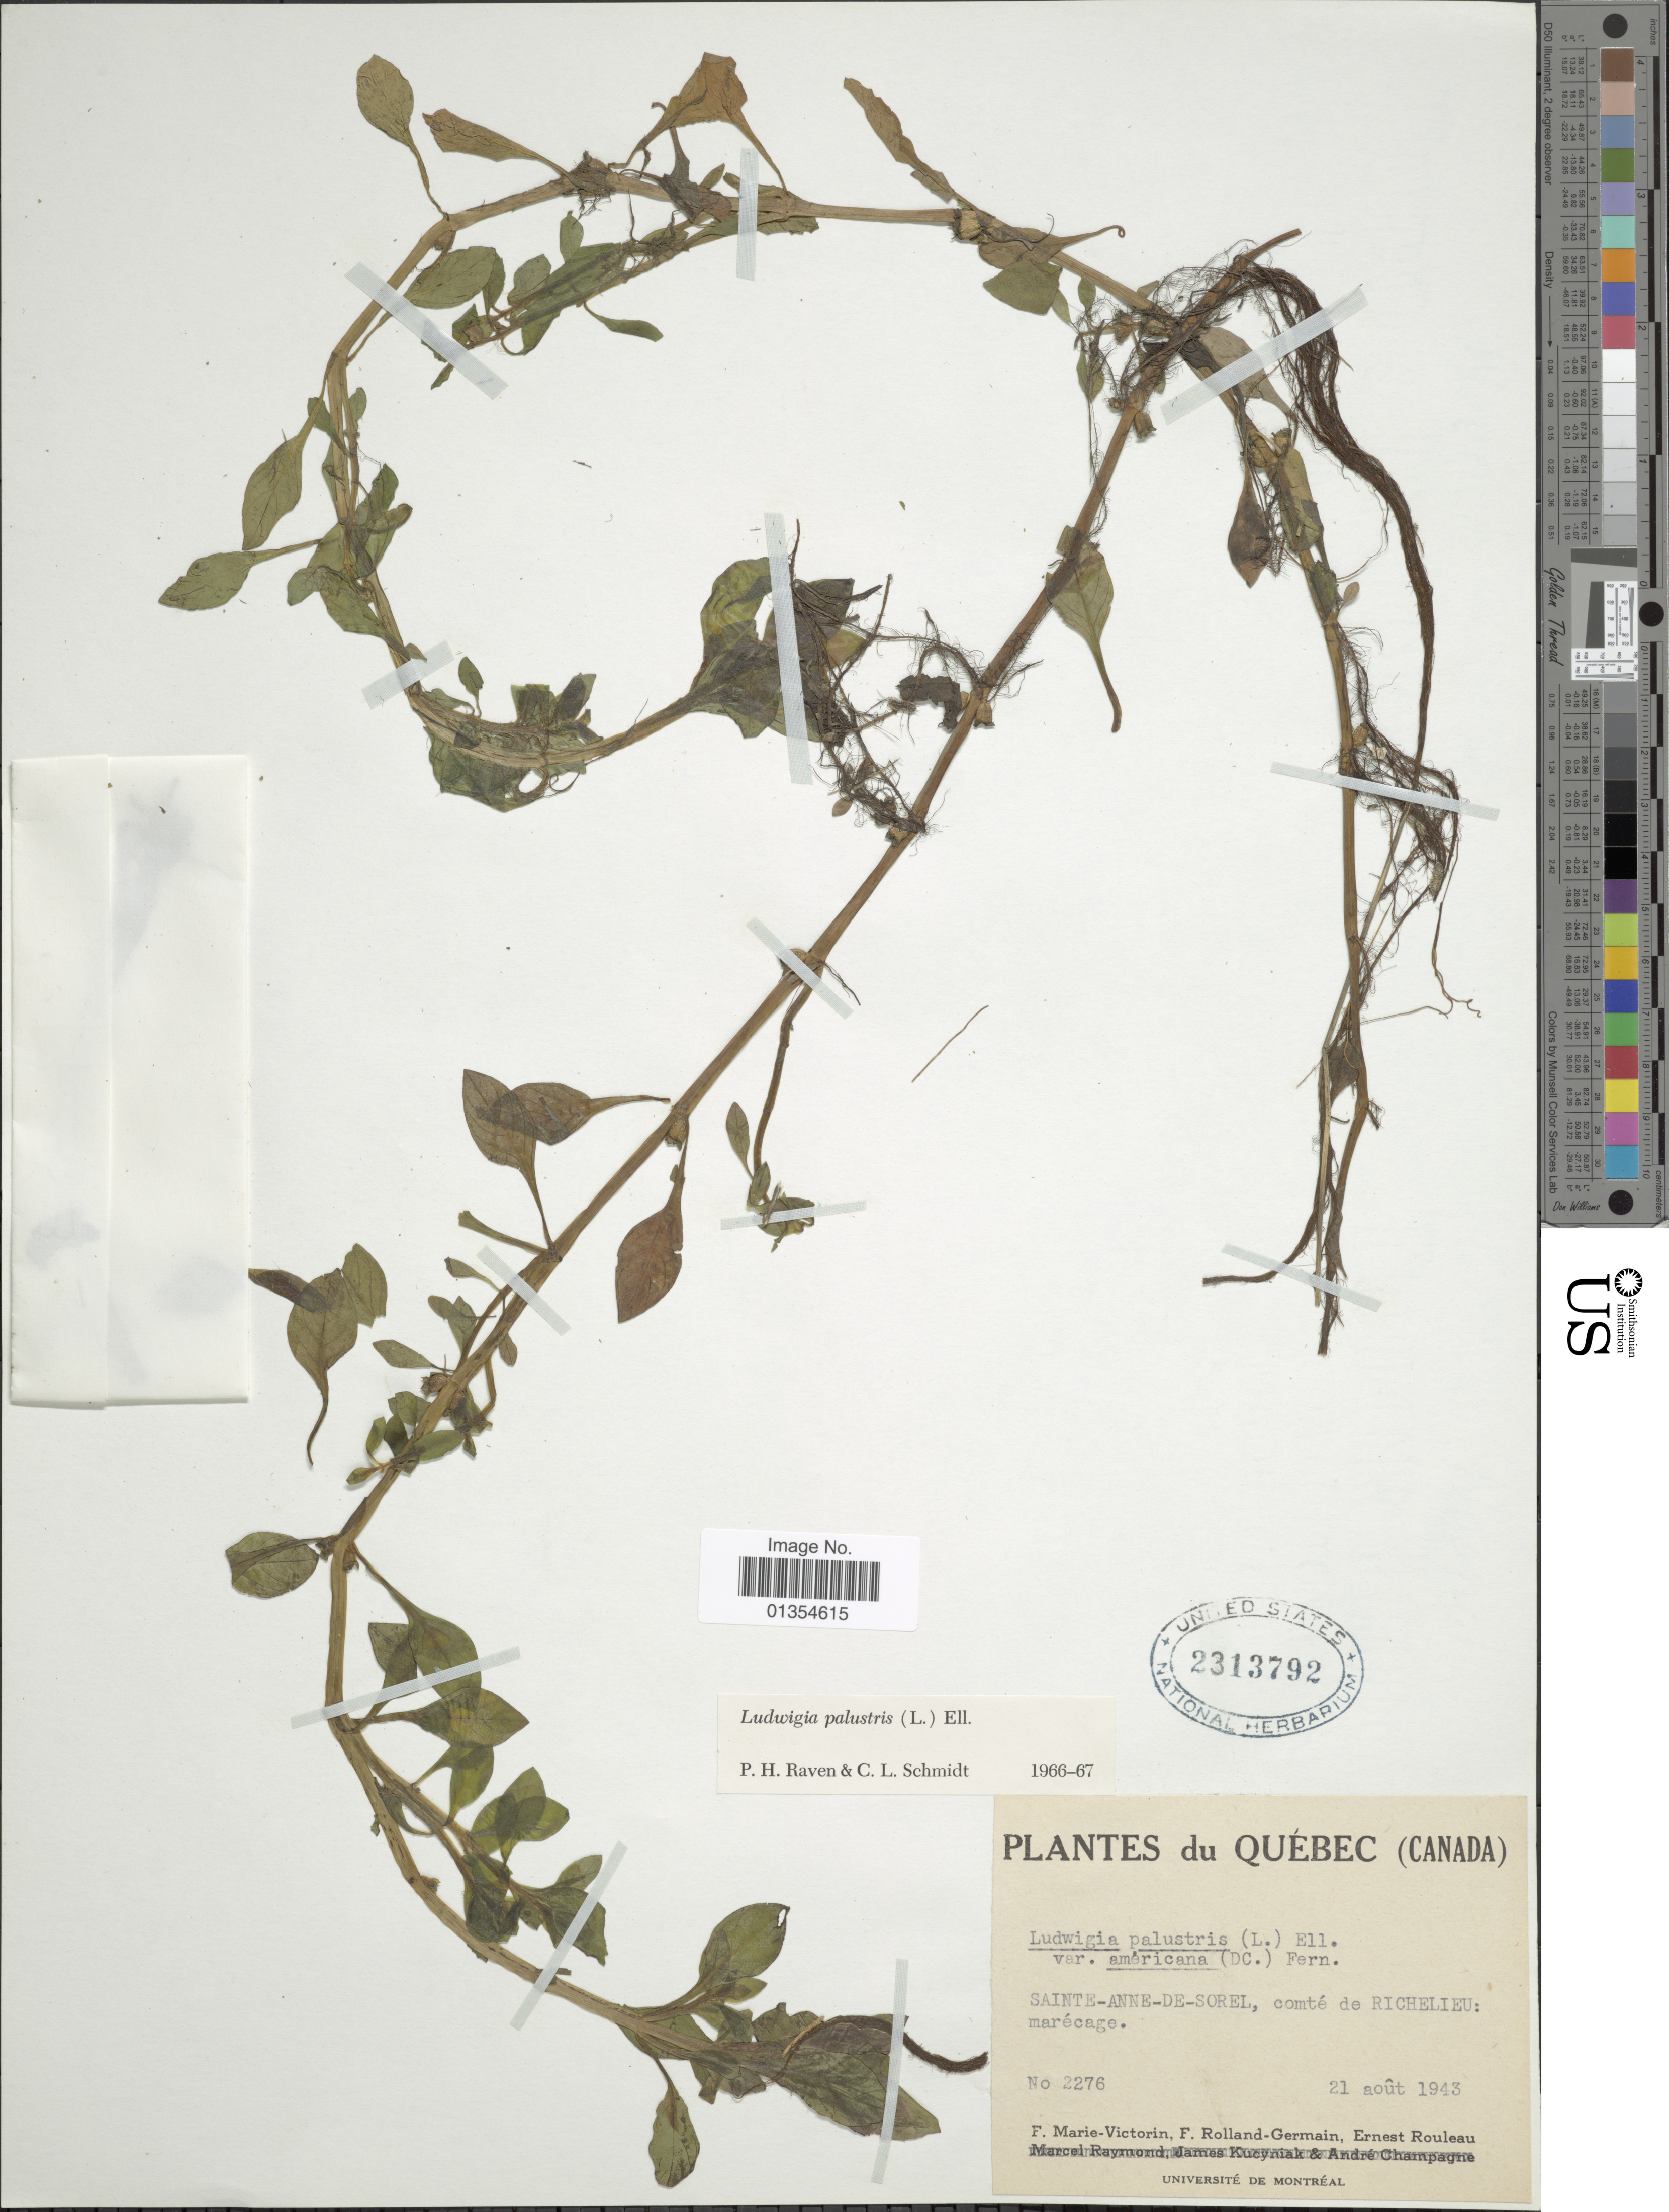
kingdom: Plantae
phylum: Tracheophyta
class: Magnoliopsida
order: Myrtales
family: Onagraceae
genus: Ludwigia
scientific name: Ludwigia palustris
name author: (L.) Elliott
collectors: Fr. Marie-Victorin, Rolland-Germain & J. Rouleau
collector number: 2276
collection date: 1943-08-21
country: Canada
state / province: Quebec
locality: Sainte-Anne-de-Sorel, comté de Richelieu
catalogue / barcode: US 2313792